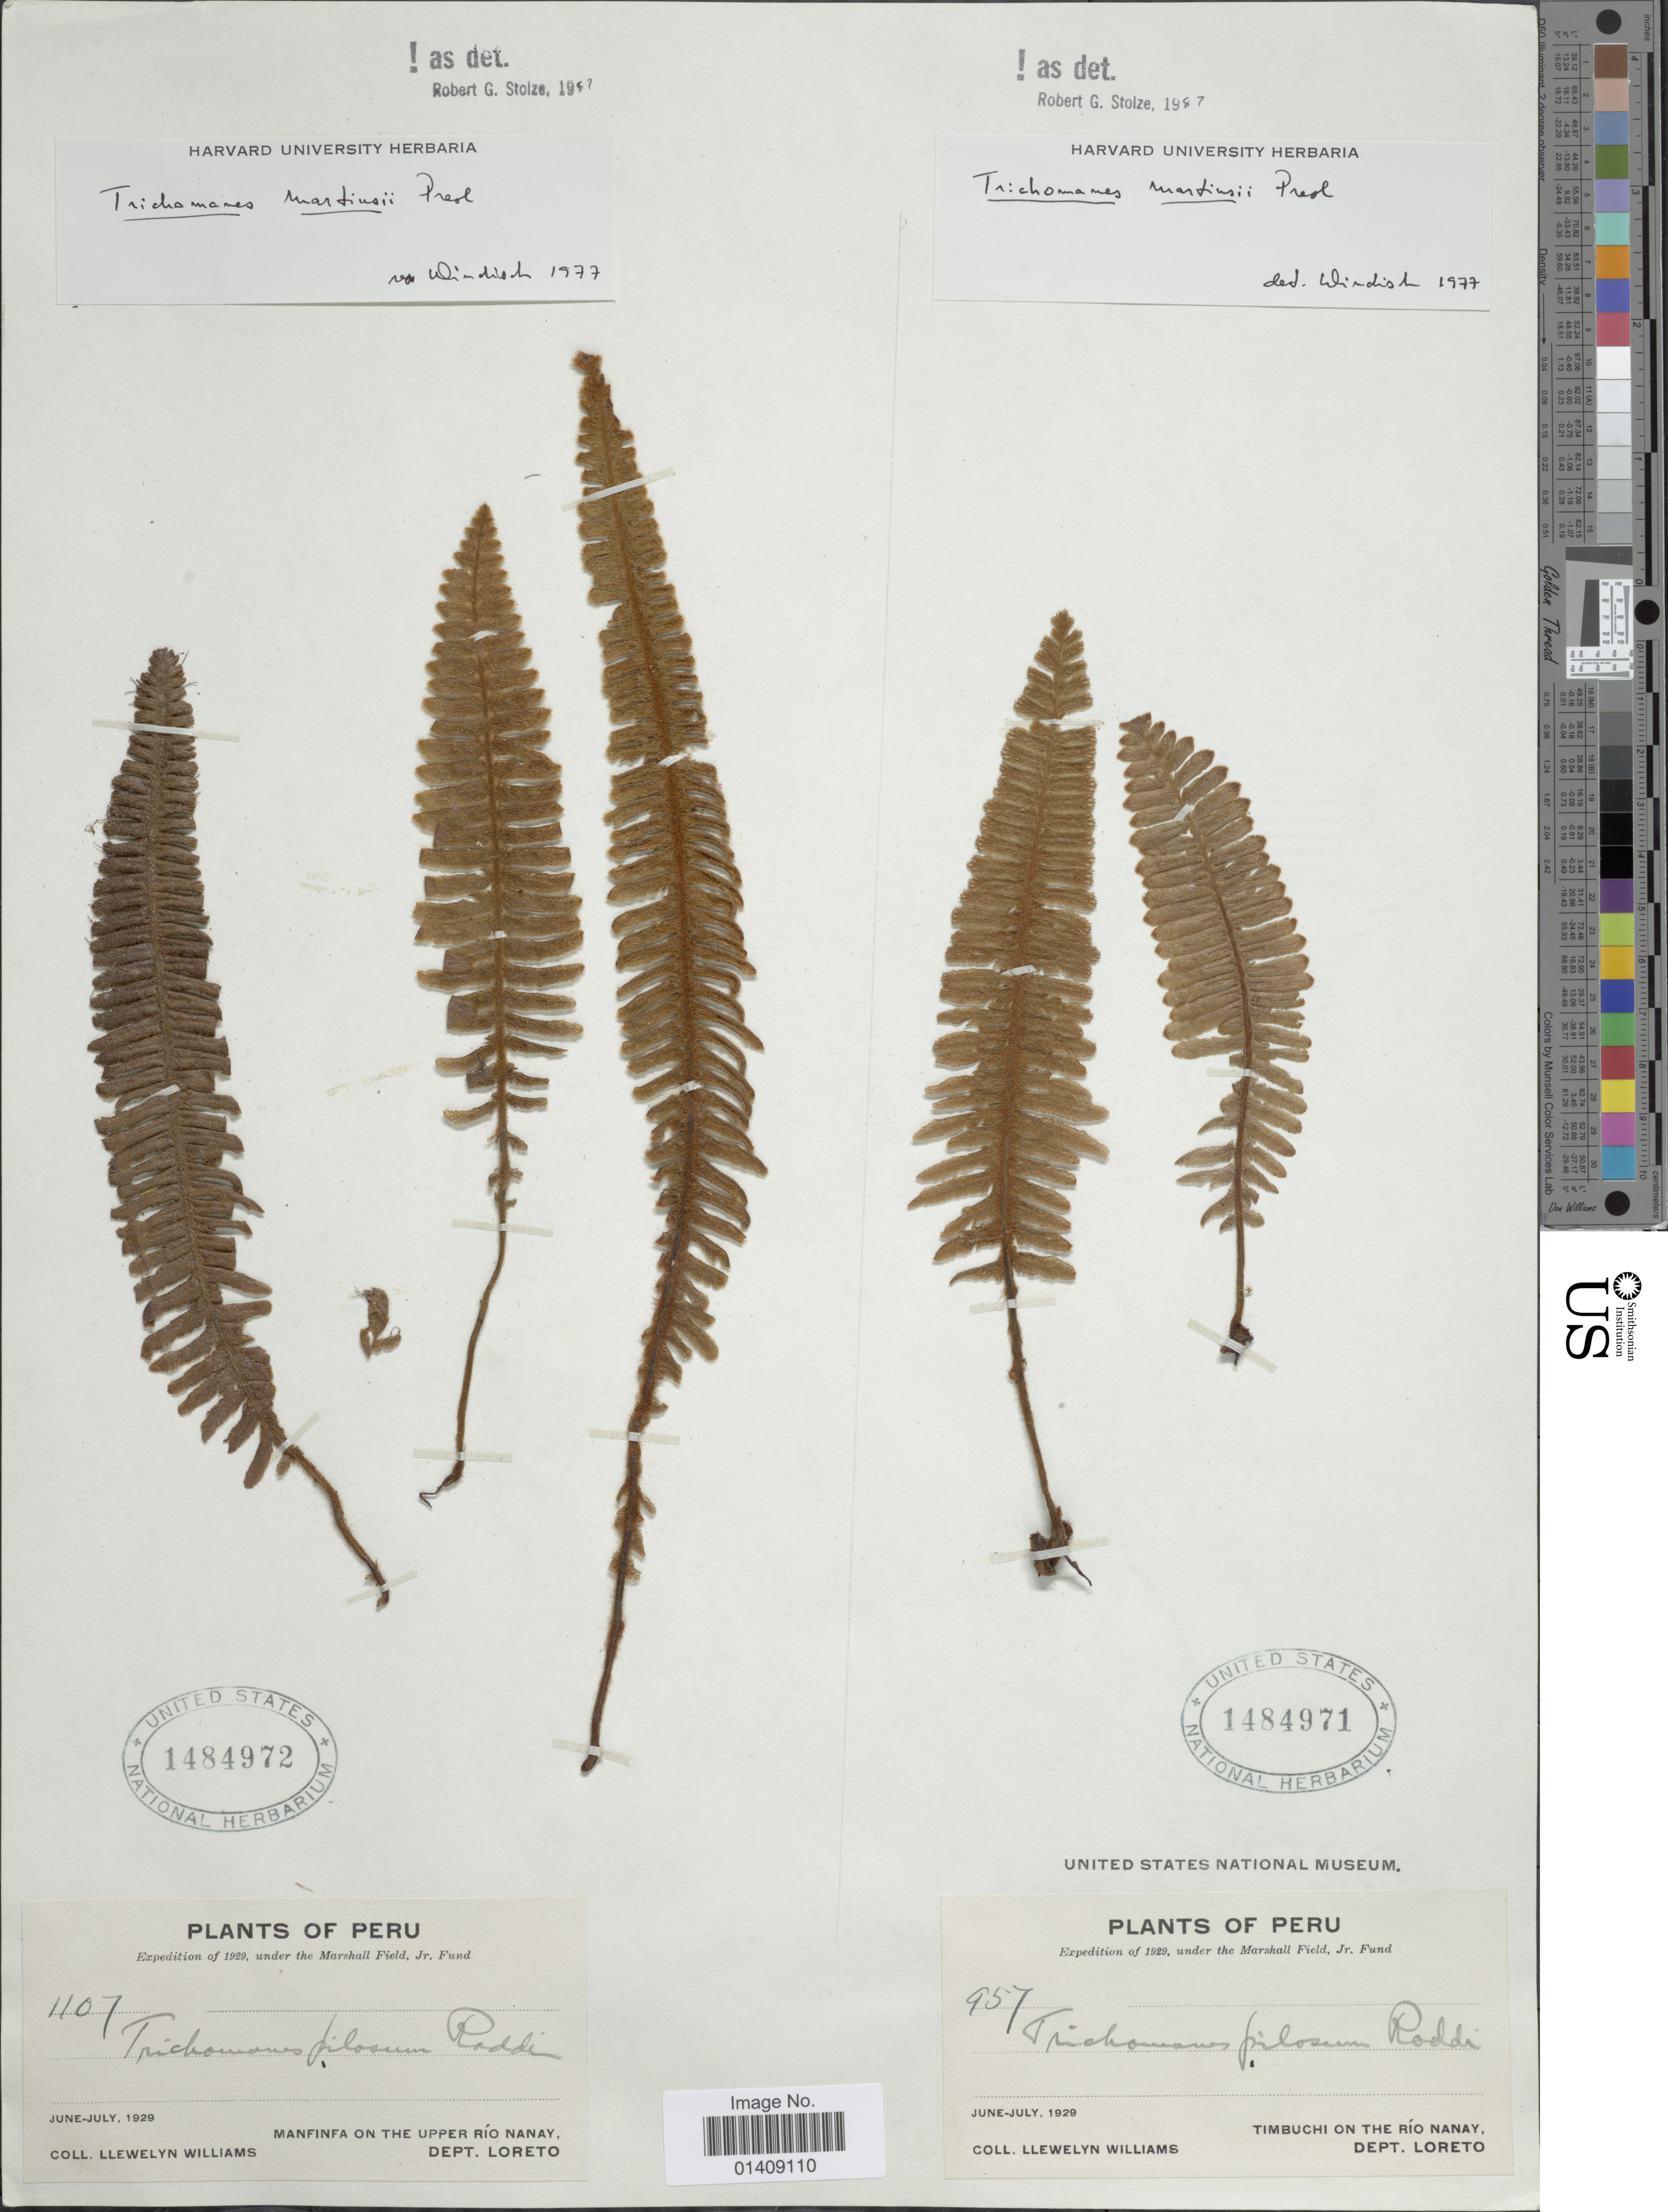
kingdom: Plantae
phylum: Tracheophyta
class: Polypodiopsida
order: Hymenophyllales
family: Hymenophyllaceae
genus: Trichomanes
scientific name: Trichomanes martiusii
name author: C. Presl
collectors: Ll. Williams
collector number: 957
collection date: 1929-06/1929-07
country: Peru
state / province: Loreto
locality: Timbuchi on the Río Nanay, Dept. Loreto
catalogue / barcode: US 1484971-2